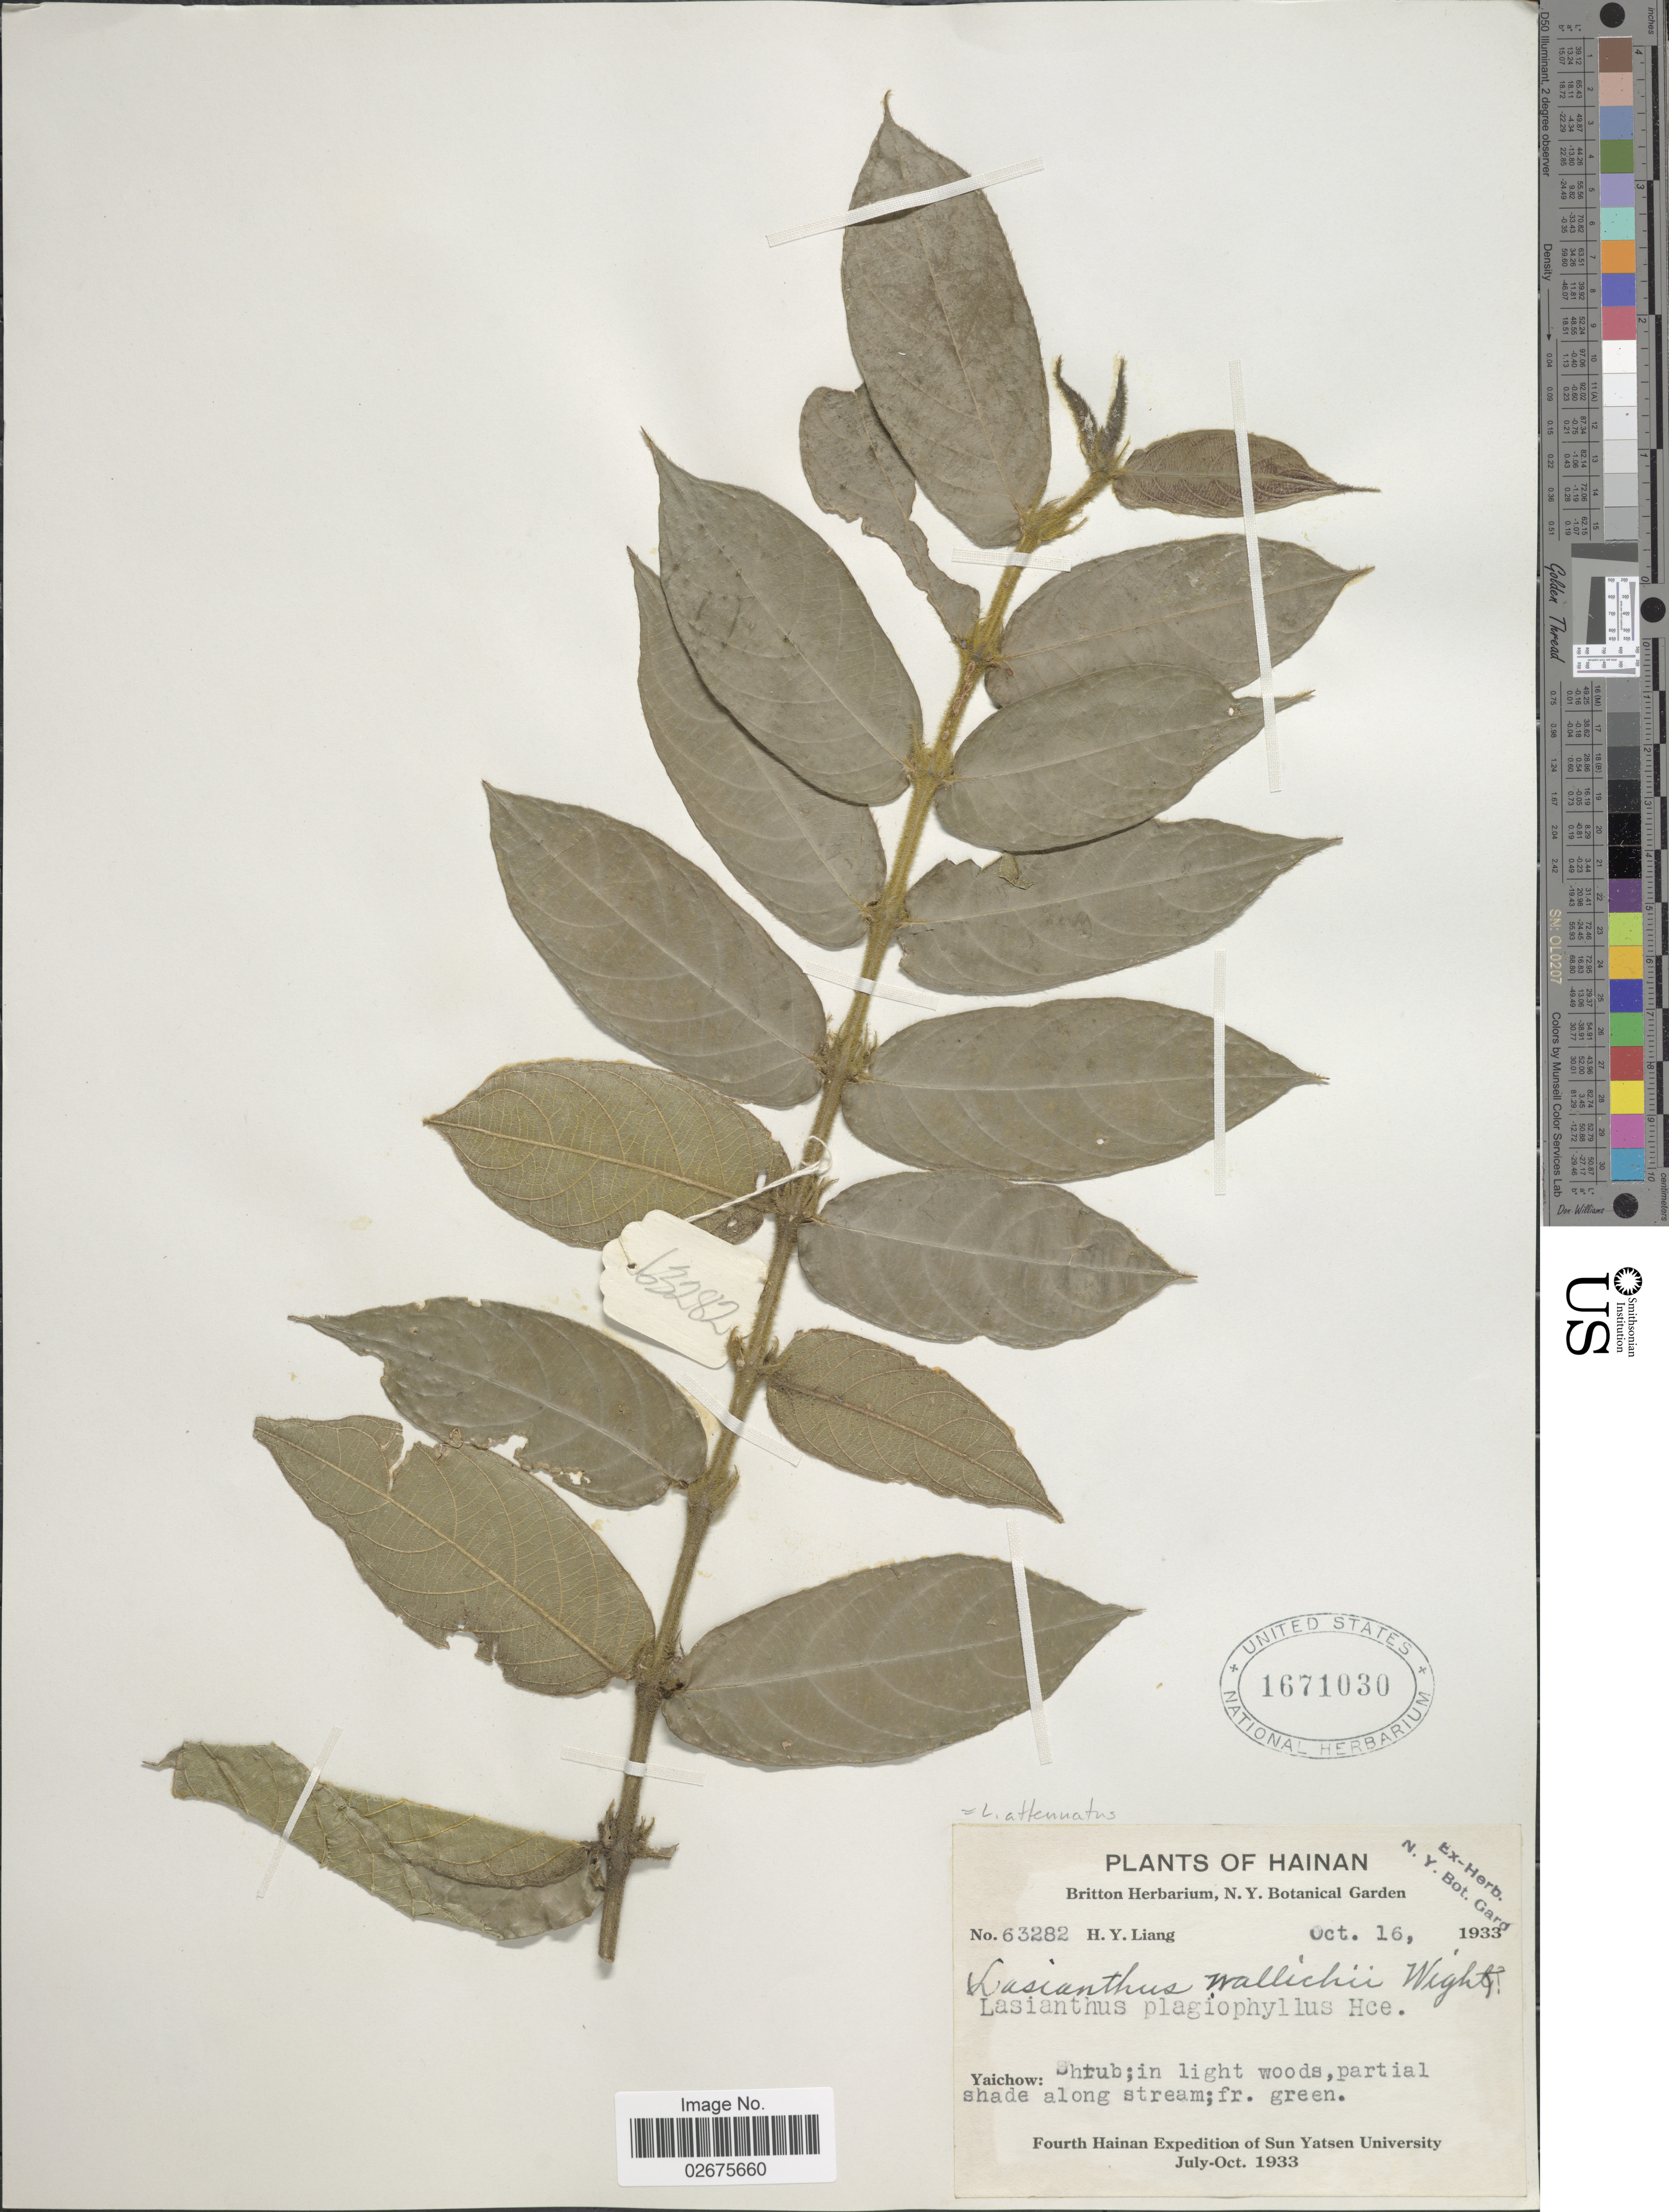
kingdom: Plantae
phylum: Tracheophyta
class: Magnoliopsida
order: Gentianales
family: Rubiaceae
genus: Lasianthus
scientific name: Lasianthus attenuatus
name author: Jack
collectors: H. Y. Liang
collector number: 63282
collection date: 1933-10-16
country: China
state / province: Hainan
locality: Hainan, Yaichow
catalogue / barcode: US 1671030